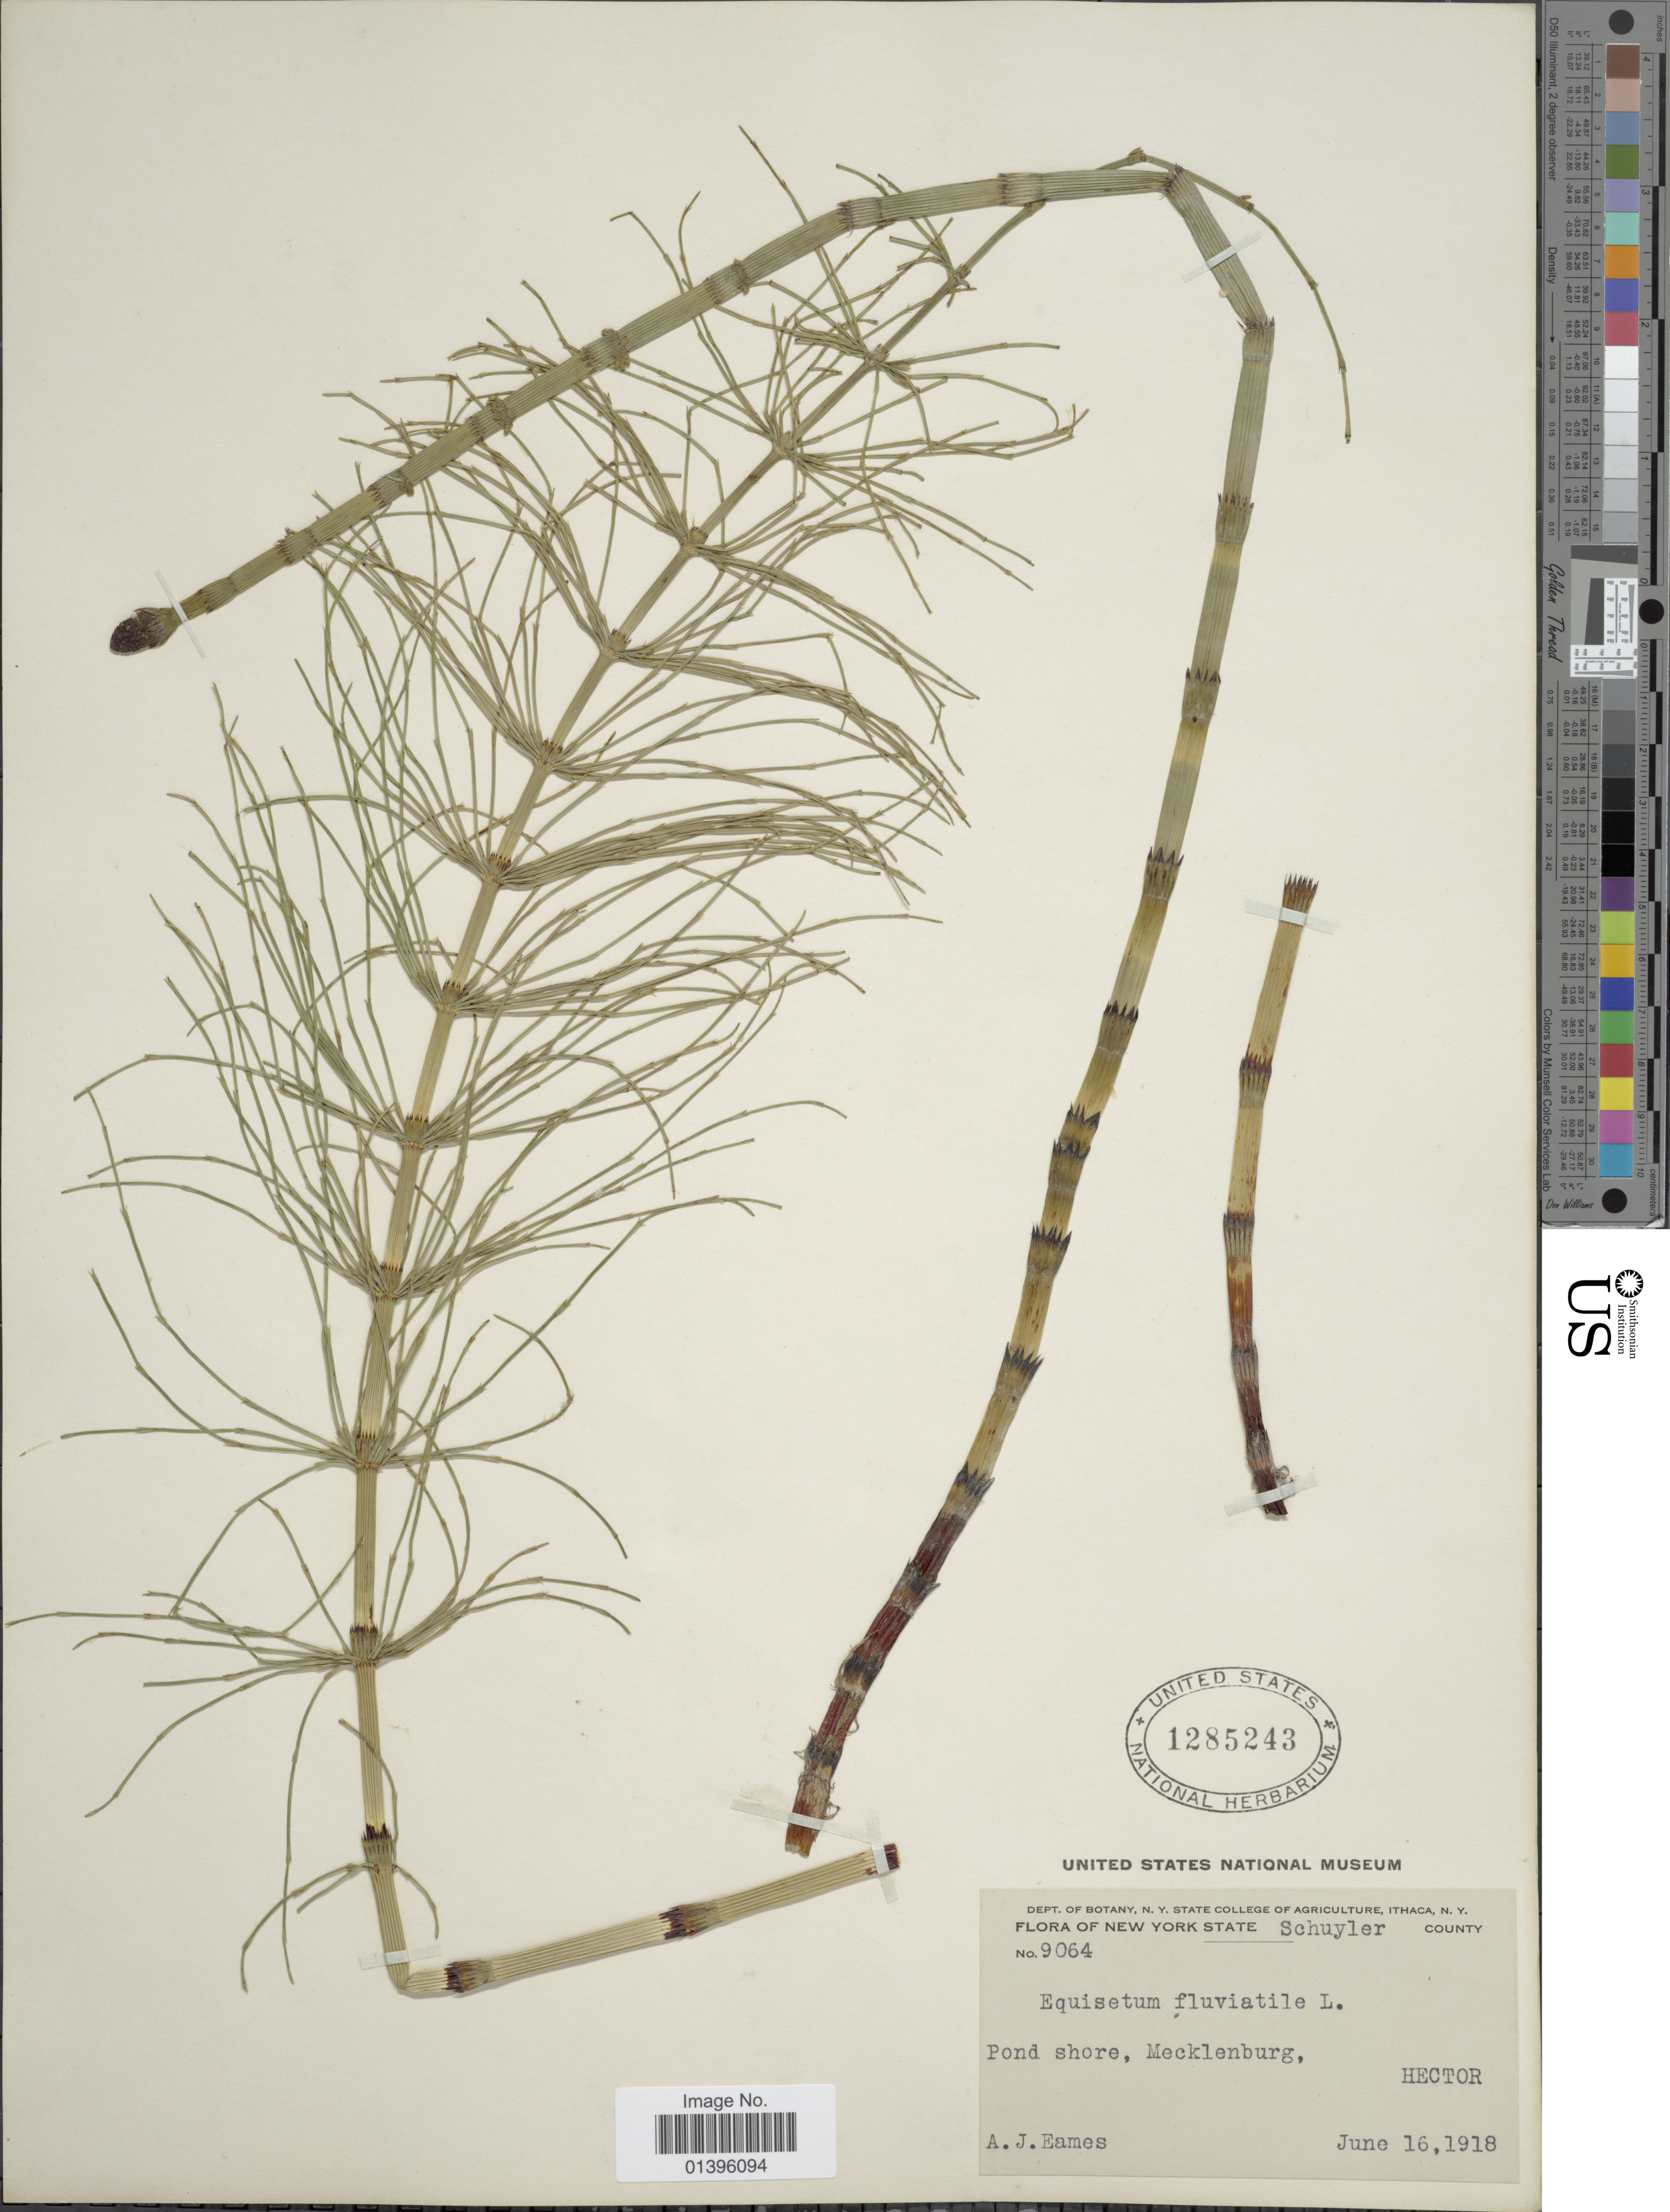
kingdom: Plantae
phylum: Tracheophyta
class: Polypodiopsida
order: Equisetales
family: Equisetaceae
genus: Equisetum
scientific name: Equisetum fluviatile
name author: L.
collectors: A. J. Eames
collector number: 9064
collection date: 1918-06-16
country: United States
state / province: New York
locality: Flora of New York State, Schuyler County. Pond shore, Mecklenburg, Hector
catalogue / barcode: US 1285243